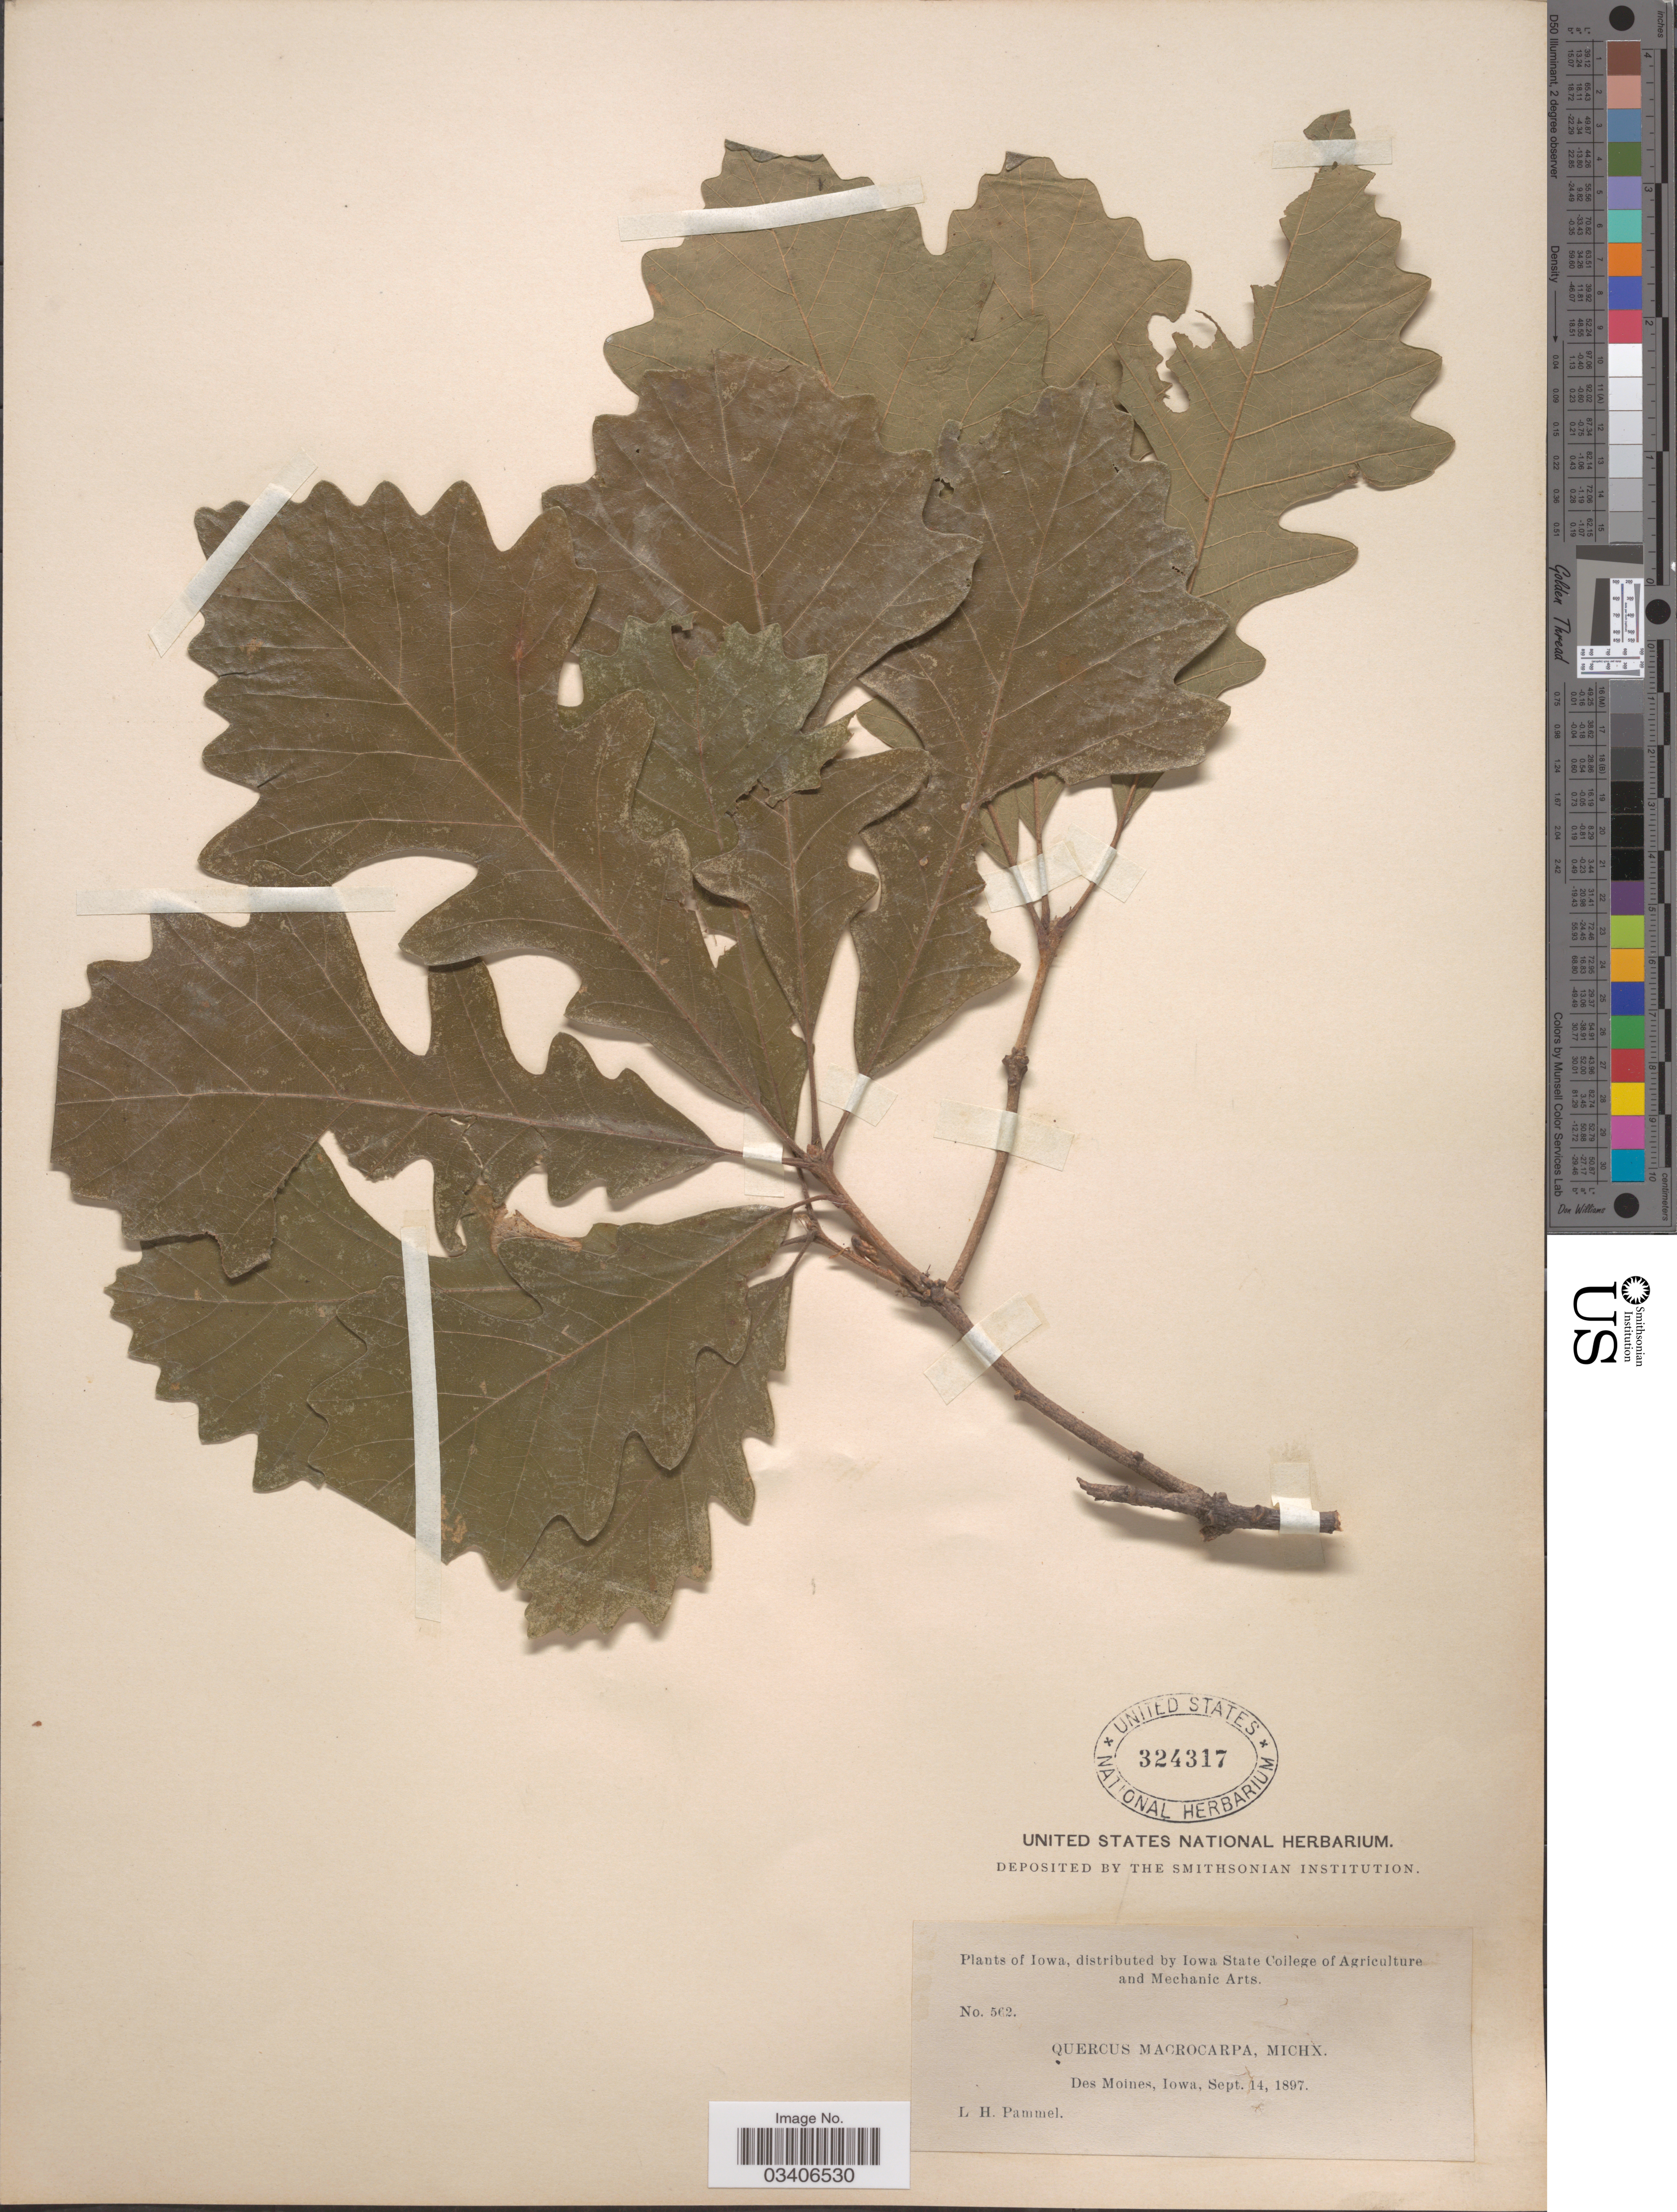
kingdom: Plantae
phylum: Tracheophyta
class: Magnoliopsida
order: Fagales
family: Fagaceae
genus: Quercus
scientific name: Quercus macrocarpa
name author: Michx.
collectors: L. Pammel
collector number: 562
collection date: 1897-09-14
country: United States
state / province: Iowa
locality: Des Moines.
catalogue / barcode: US 324317